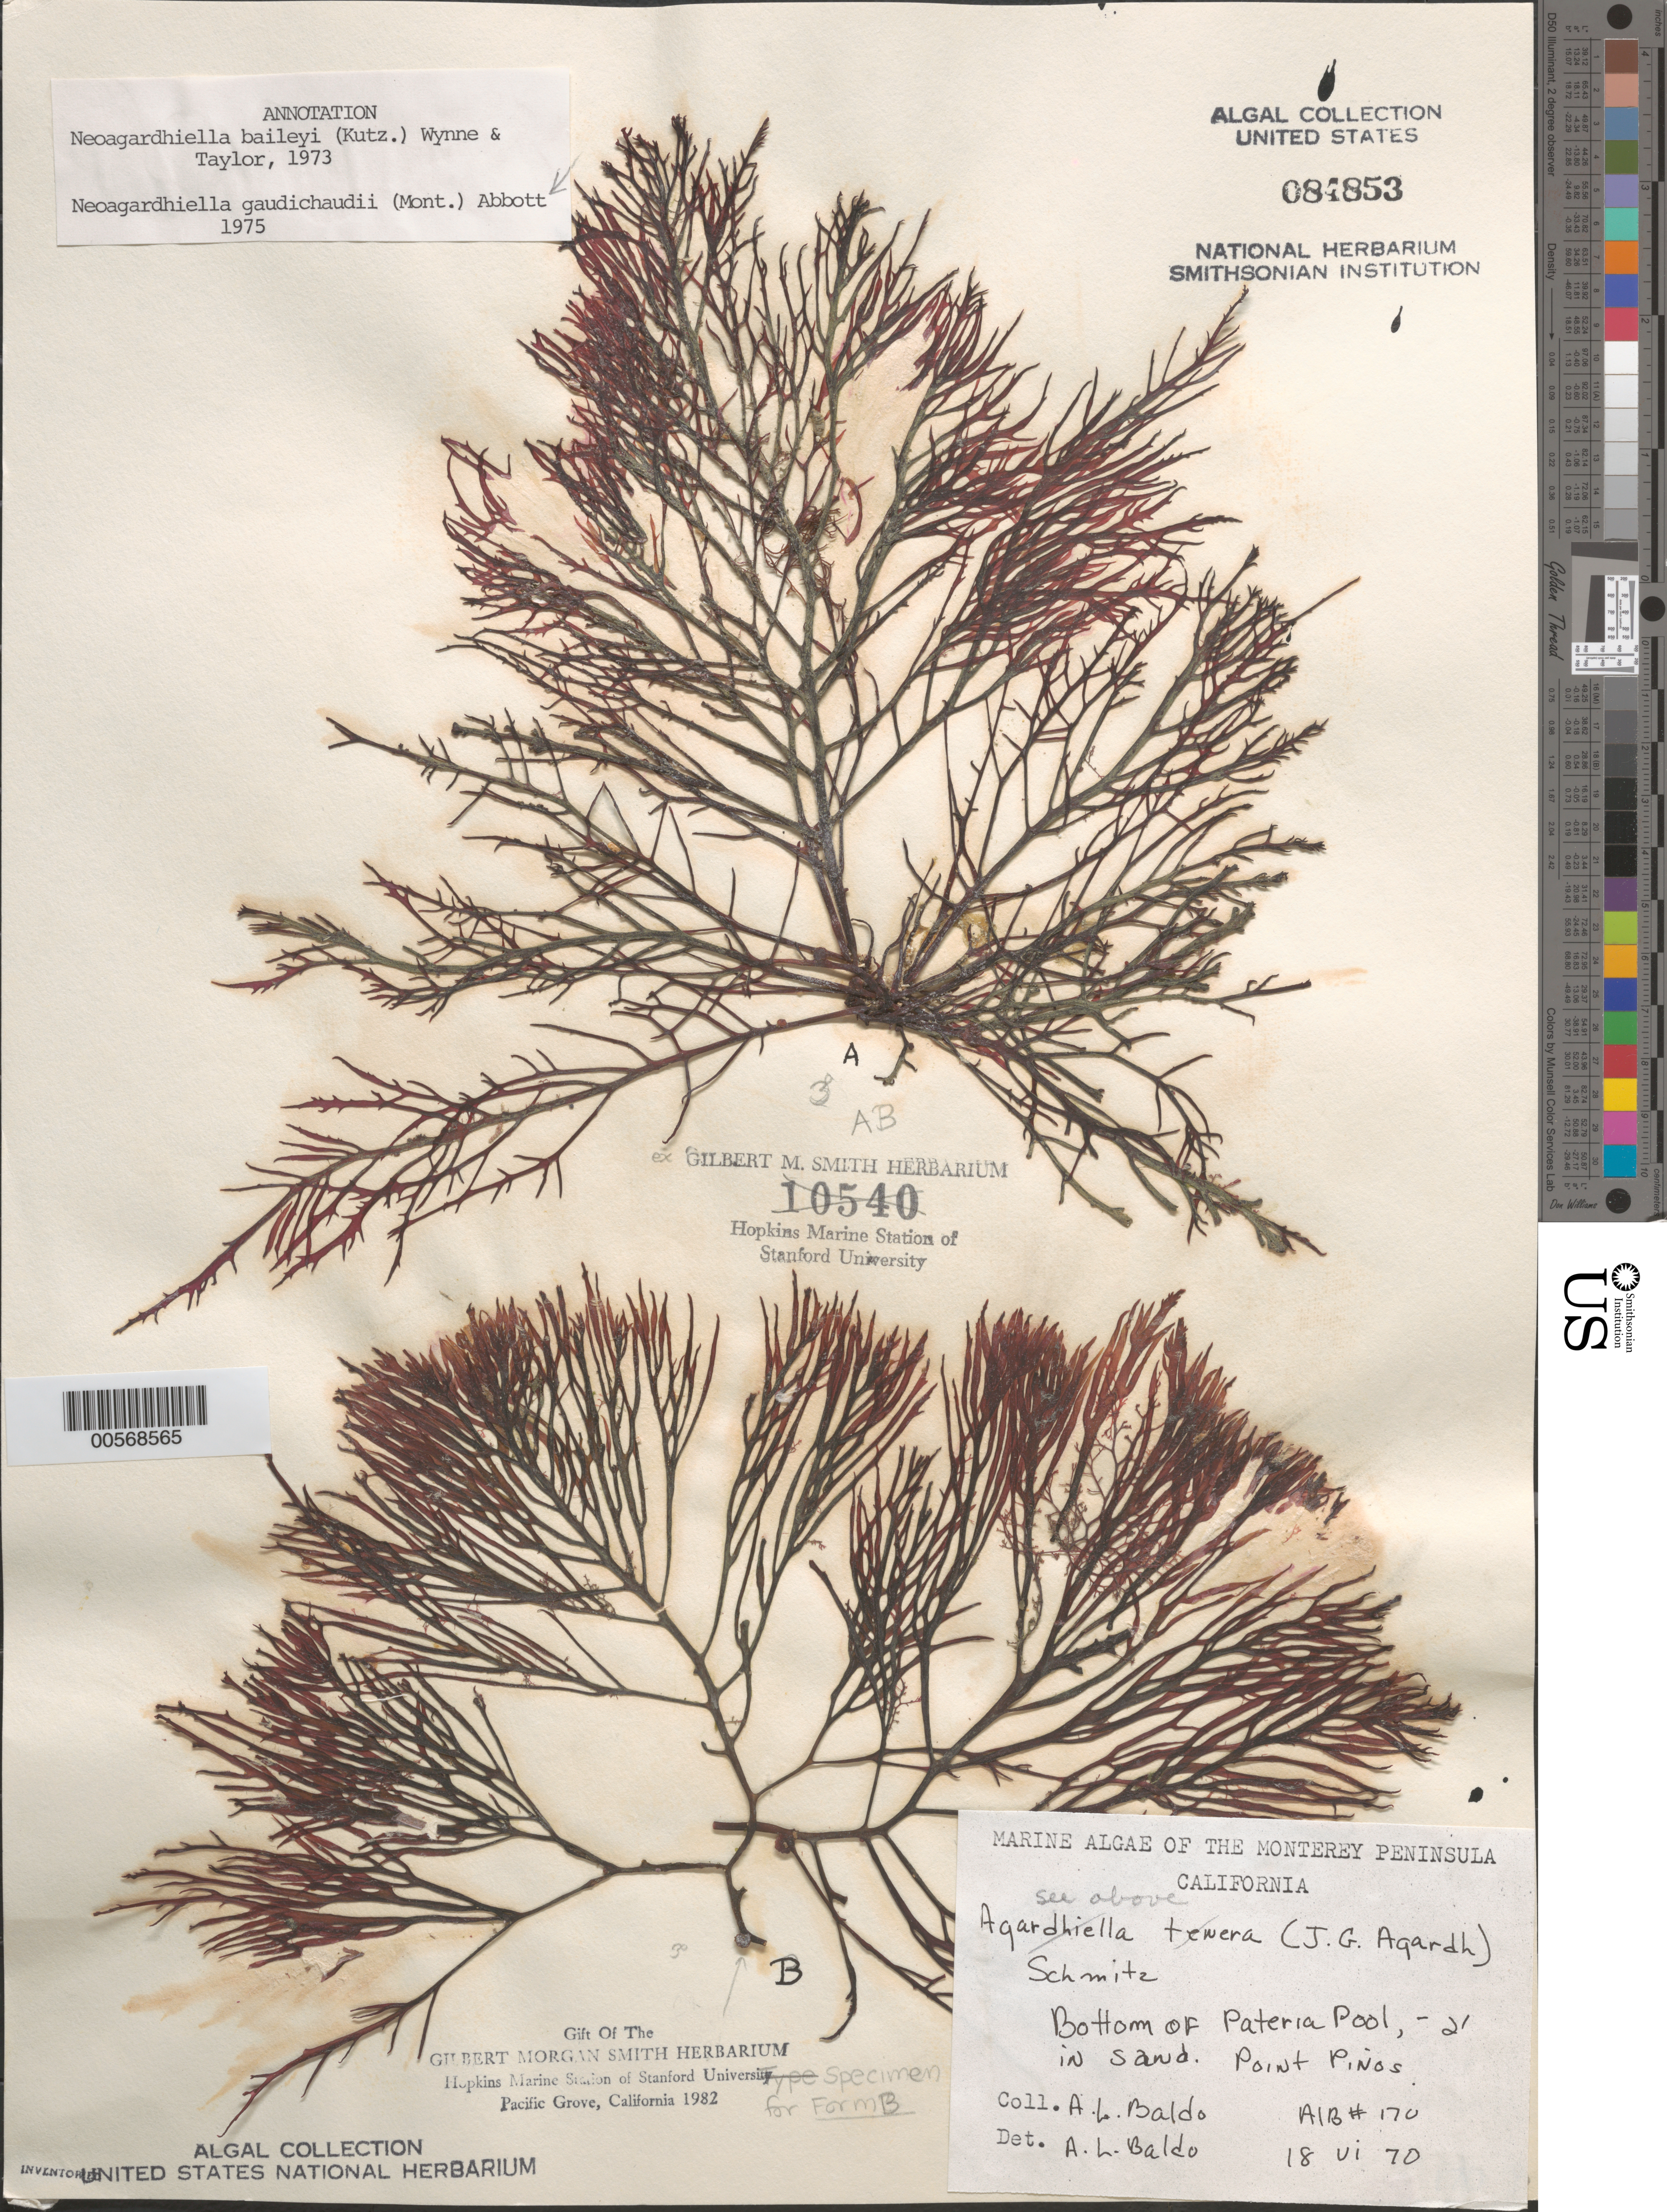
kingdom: Plantae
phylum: Rhodophyta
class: Florideophyceae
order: Gigartinales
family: Solieriaceae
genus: Sarcodiotheca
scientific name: Sarcodiotheca gaudichaudii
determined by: Algae name updating Project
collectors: A. Baldo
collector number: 170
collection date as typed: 18 Jun 1970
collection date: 1970-06-18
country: United States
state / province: California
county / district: Monterey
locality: Point Pinos, Pateria Pool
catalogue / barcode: US 84853